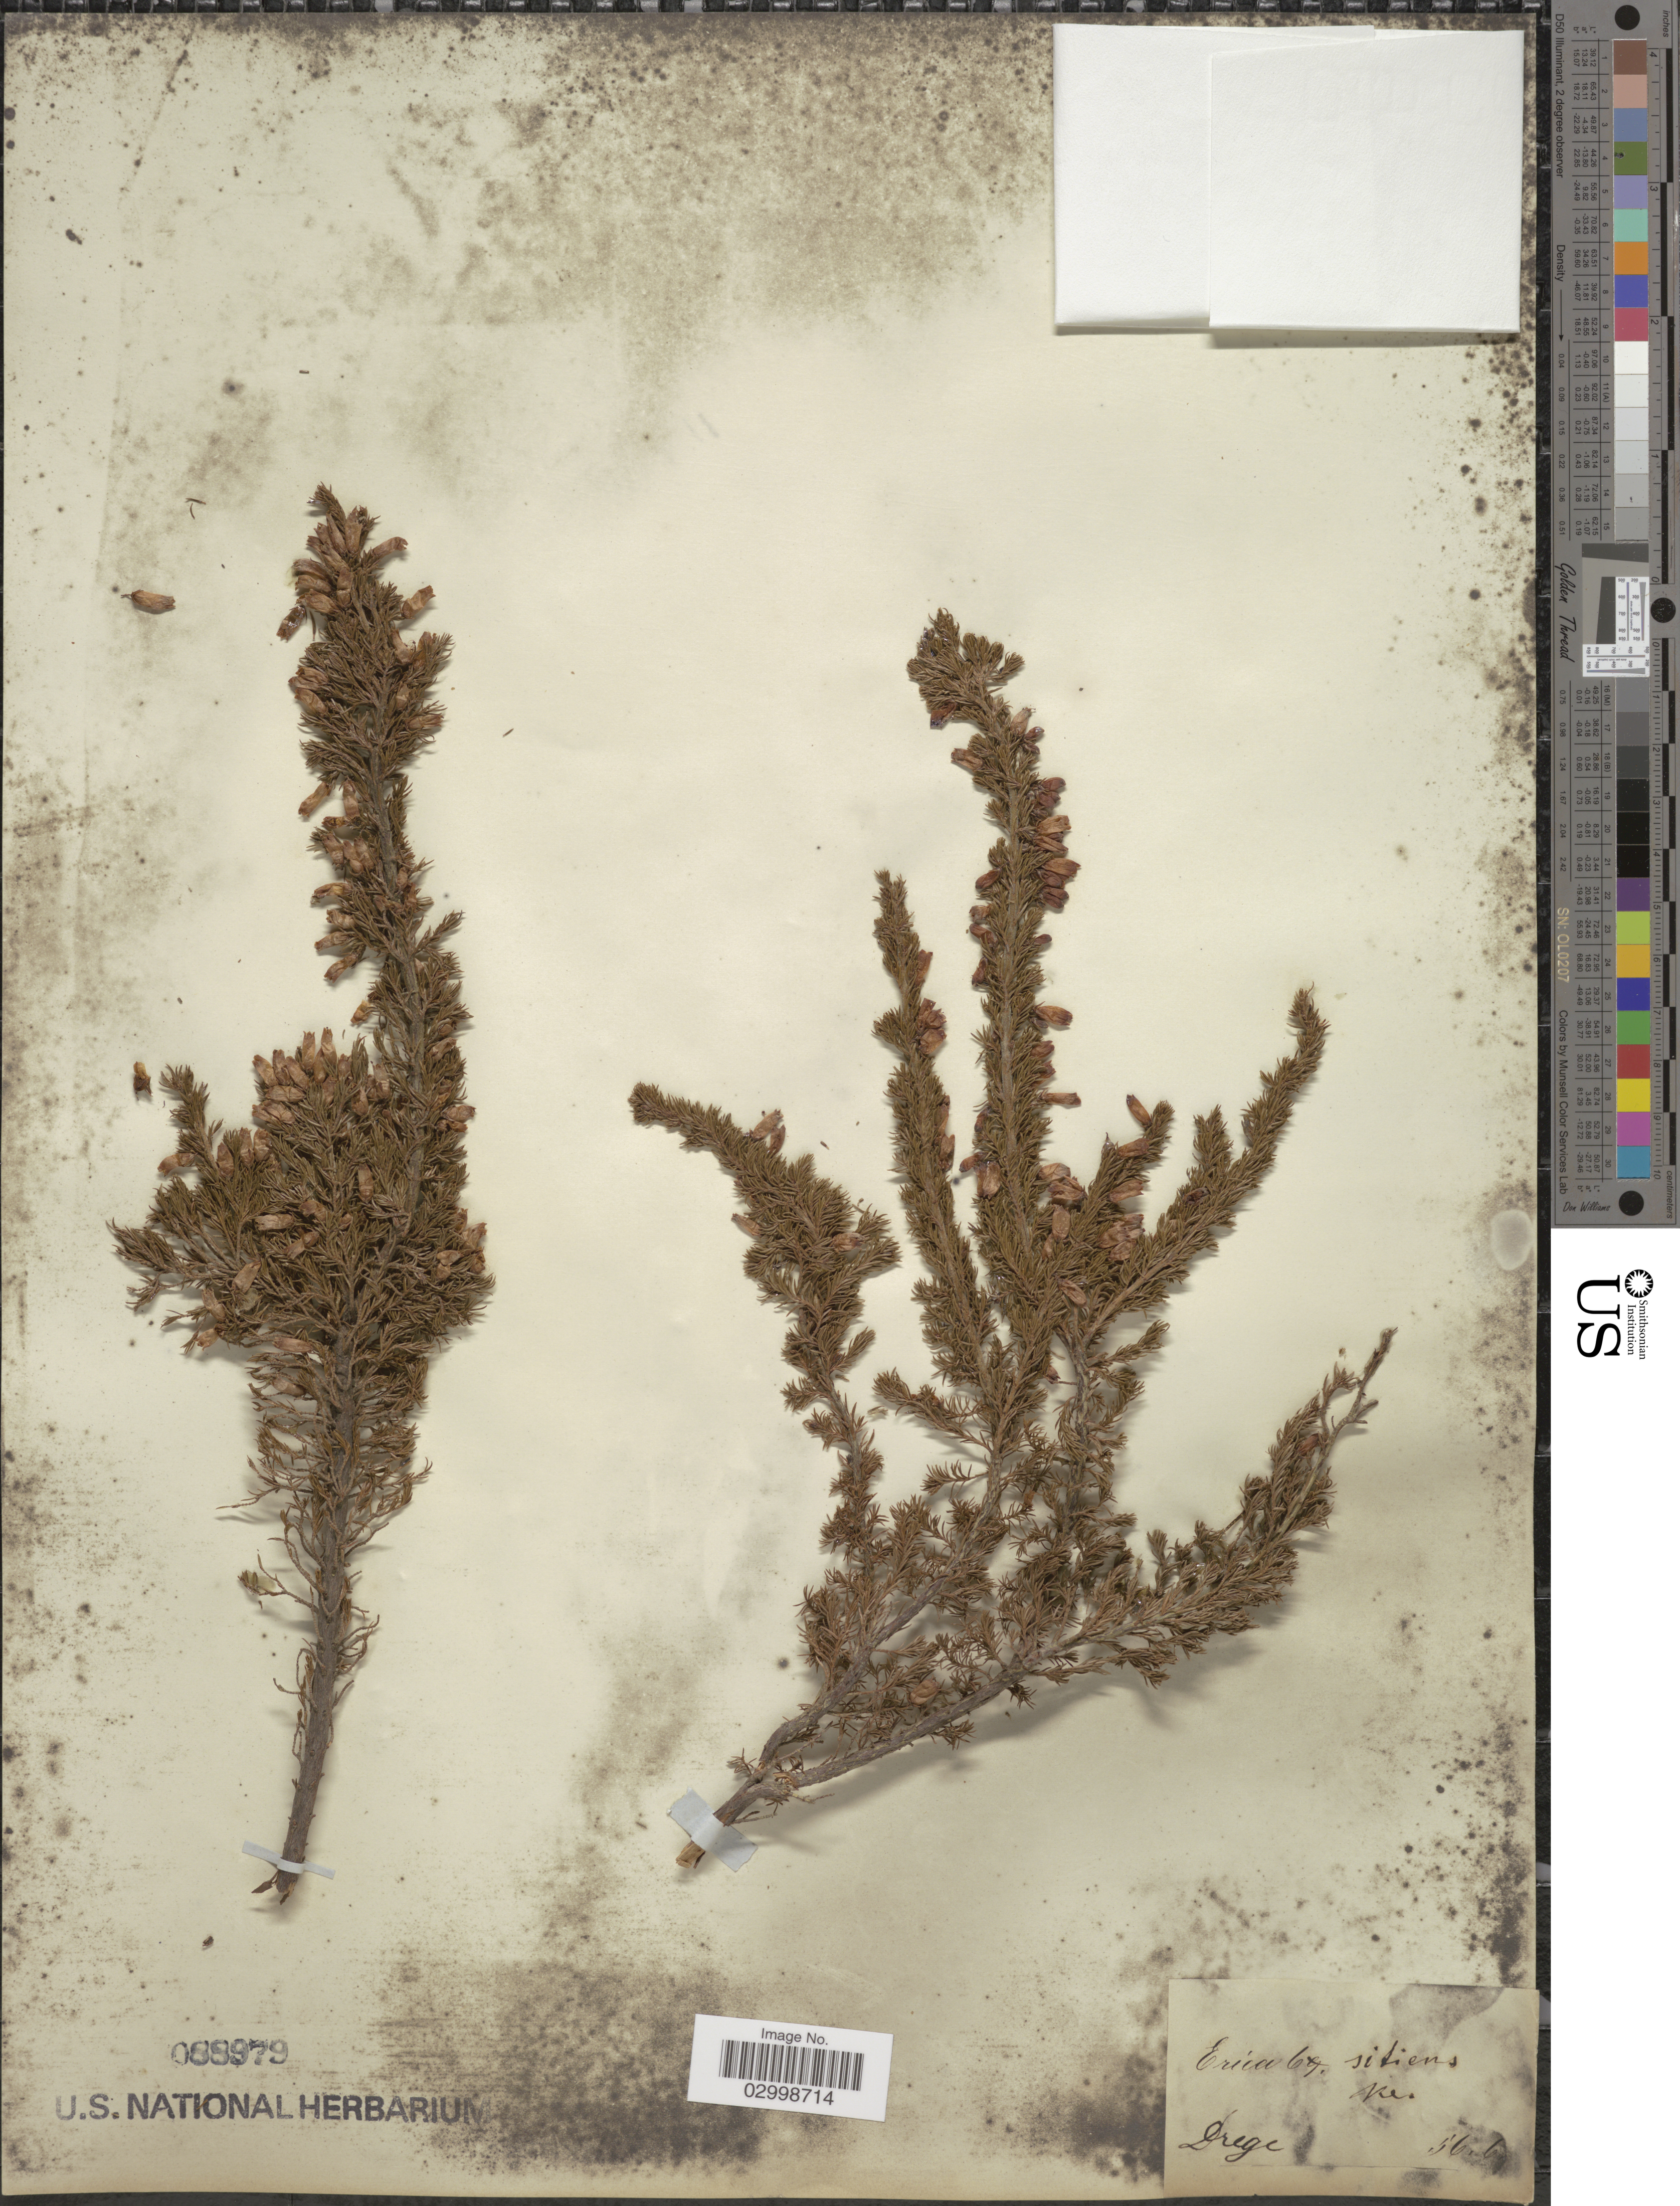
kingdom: Plantae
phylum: Tracheophyta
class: Magnoliopsida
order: Ericales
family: Ericaceae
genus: Erica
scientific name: Erica sitiens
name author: Klotzsch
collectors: Drege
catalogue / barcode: US 88979